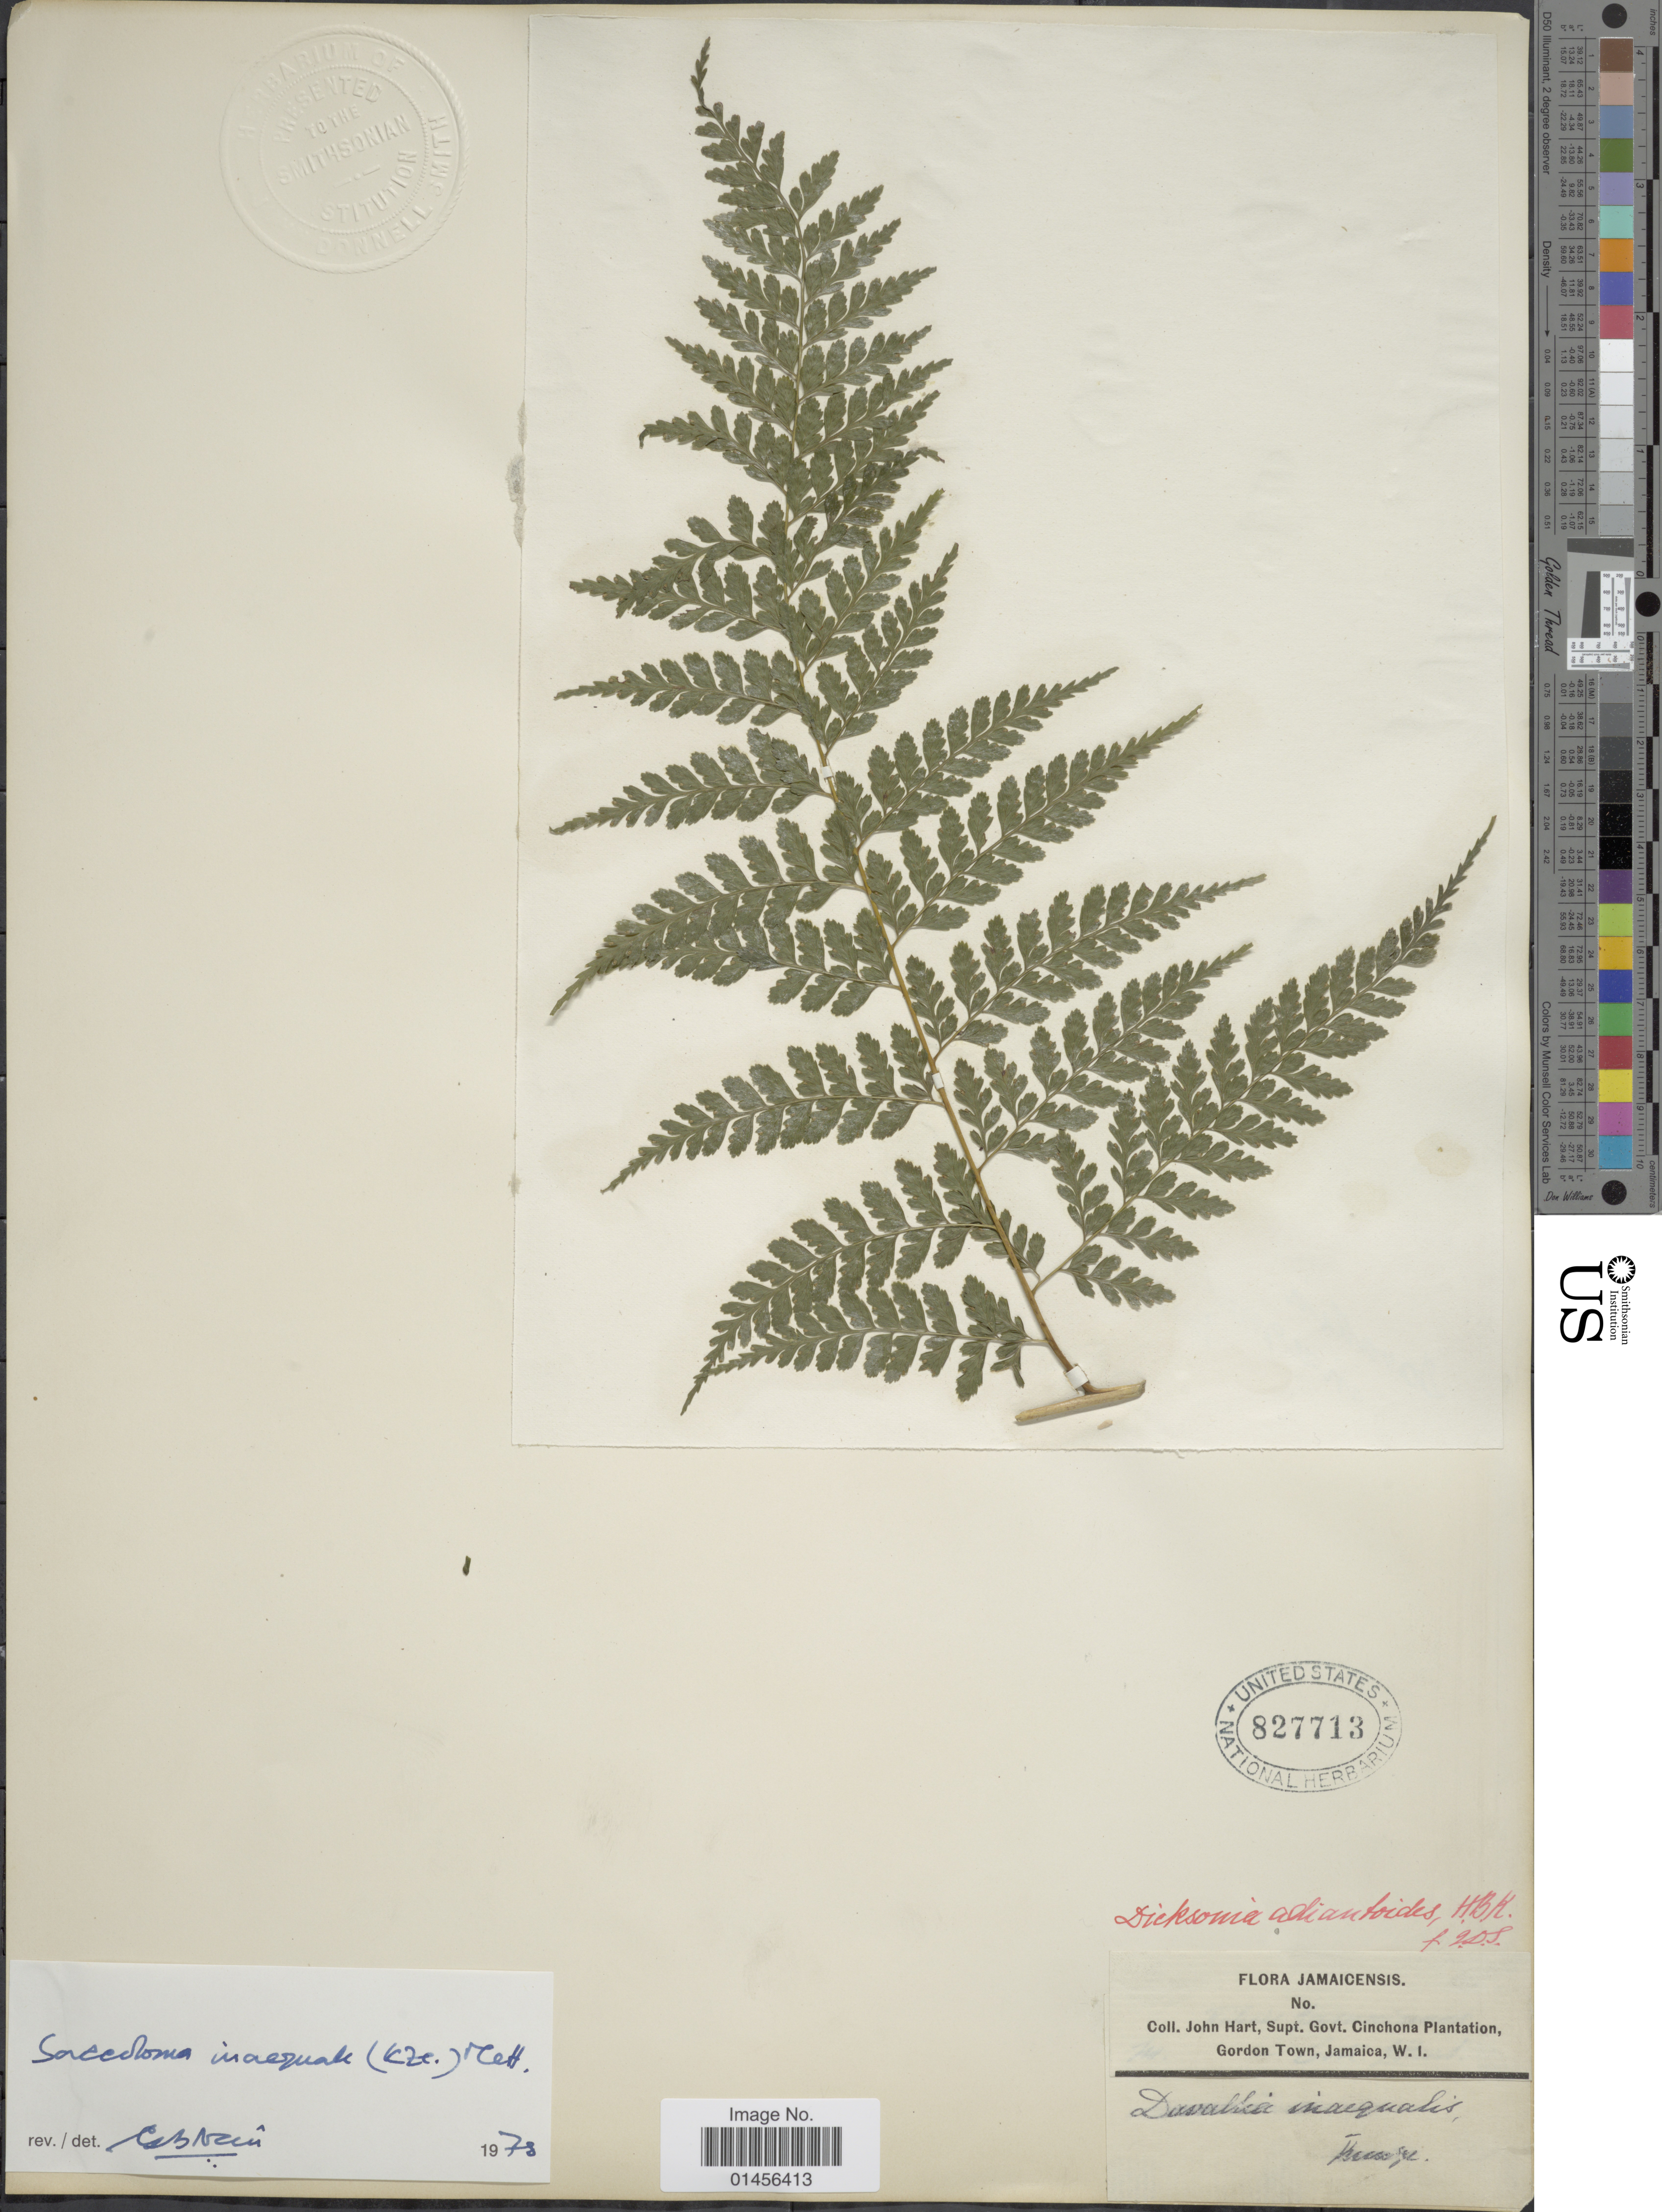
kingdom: Plantae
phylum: Tracheophyta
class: Polypodiopsida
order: Polypodiales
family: Saccolomataceae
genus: Saccoloma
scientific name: Saccoloma inaequale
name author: (Kunze) Mett.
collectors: J. Hart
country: Jamaica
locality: Gordon Town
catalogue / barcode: US 827713